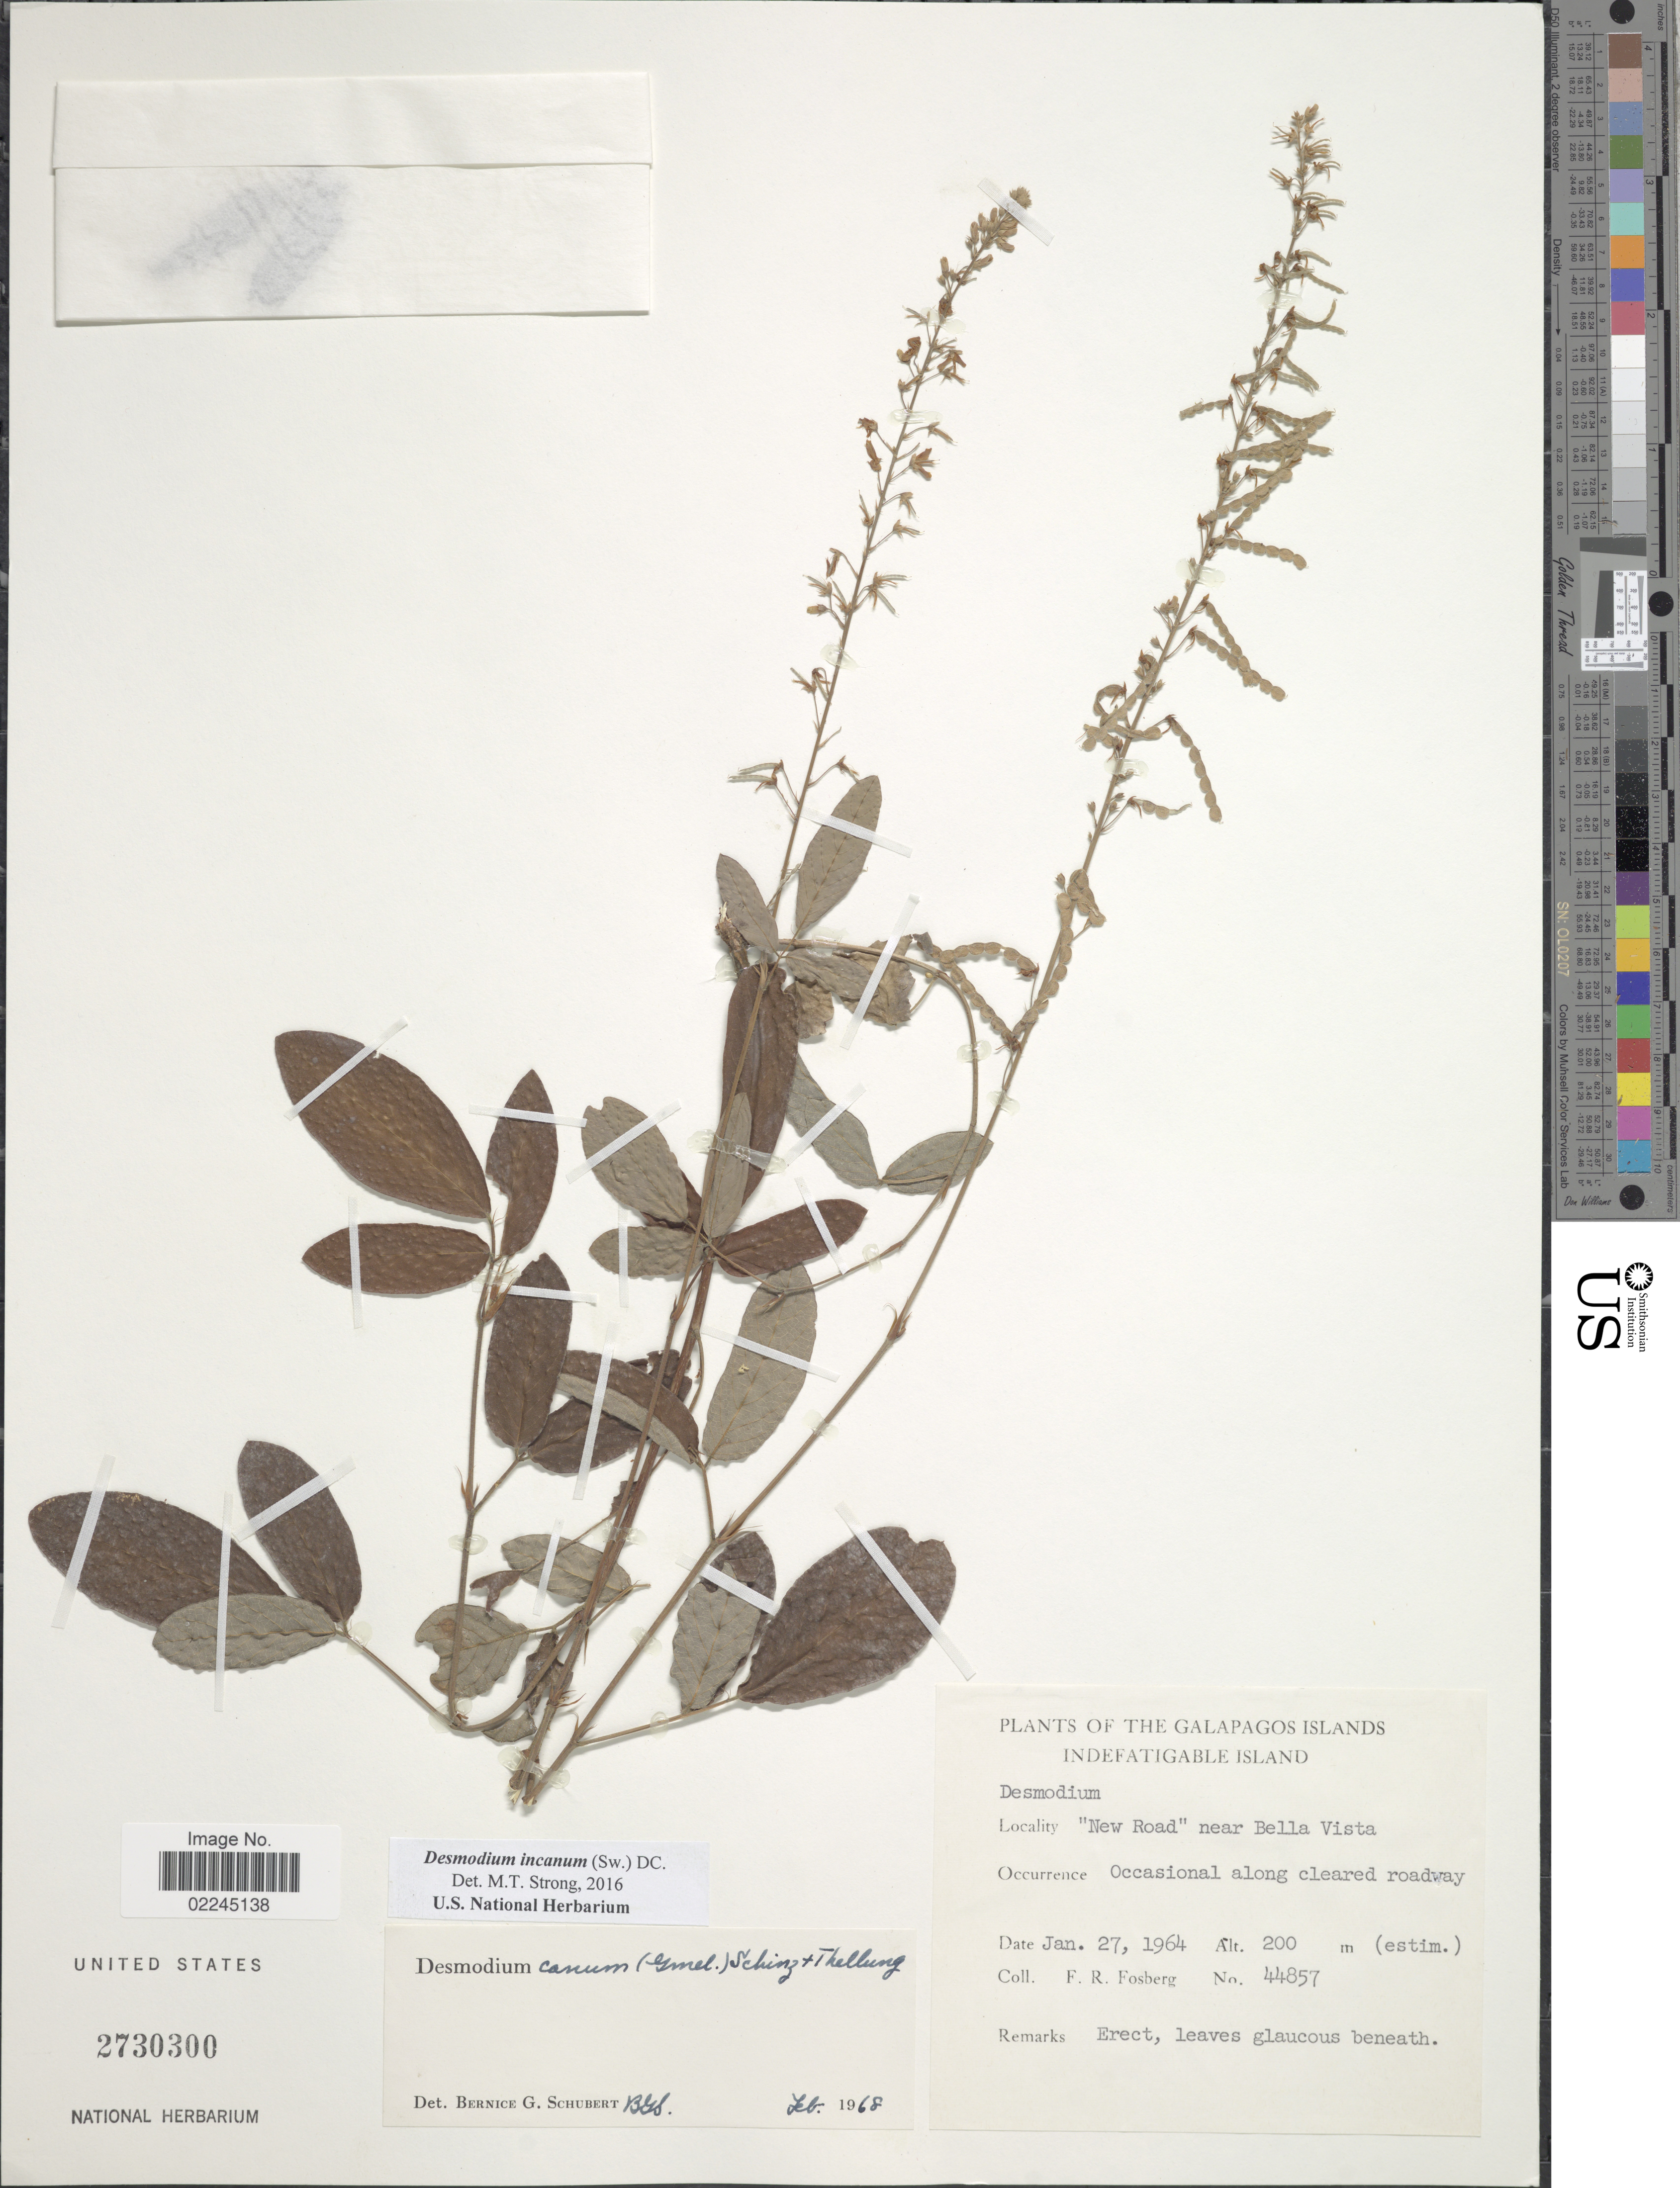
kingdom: Plantae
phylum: Tracheophyta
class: Magnoliopsida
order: Fabales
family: Fabaceae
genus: Desmodium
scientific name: Desmodium incanum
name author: (Sw.) DC.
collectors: F. R. Fosberg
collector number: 44857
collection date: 1964-01-27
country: Ecuador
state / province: Colón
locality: Galapagos Islands. Indefatigable Island. "New Road" near Bella Vista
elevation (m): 200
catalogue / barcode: US 2730300